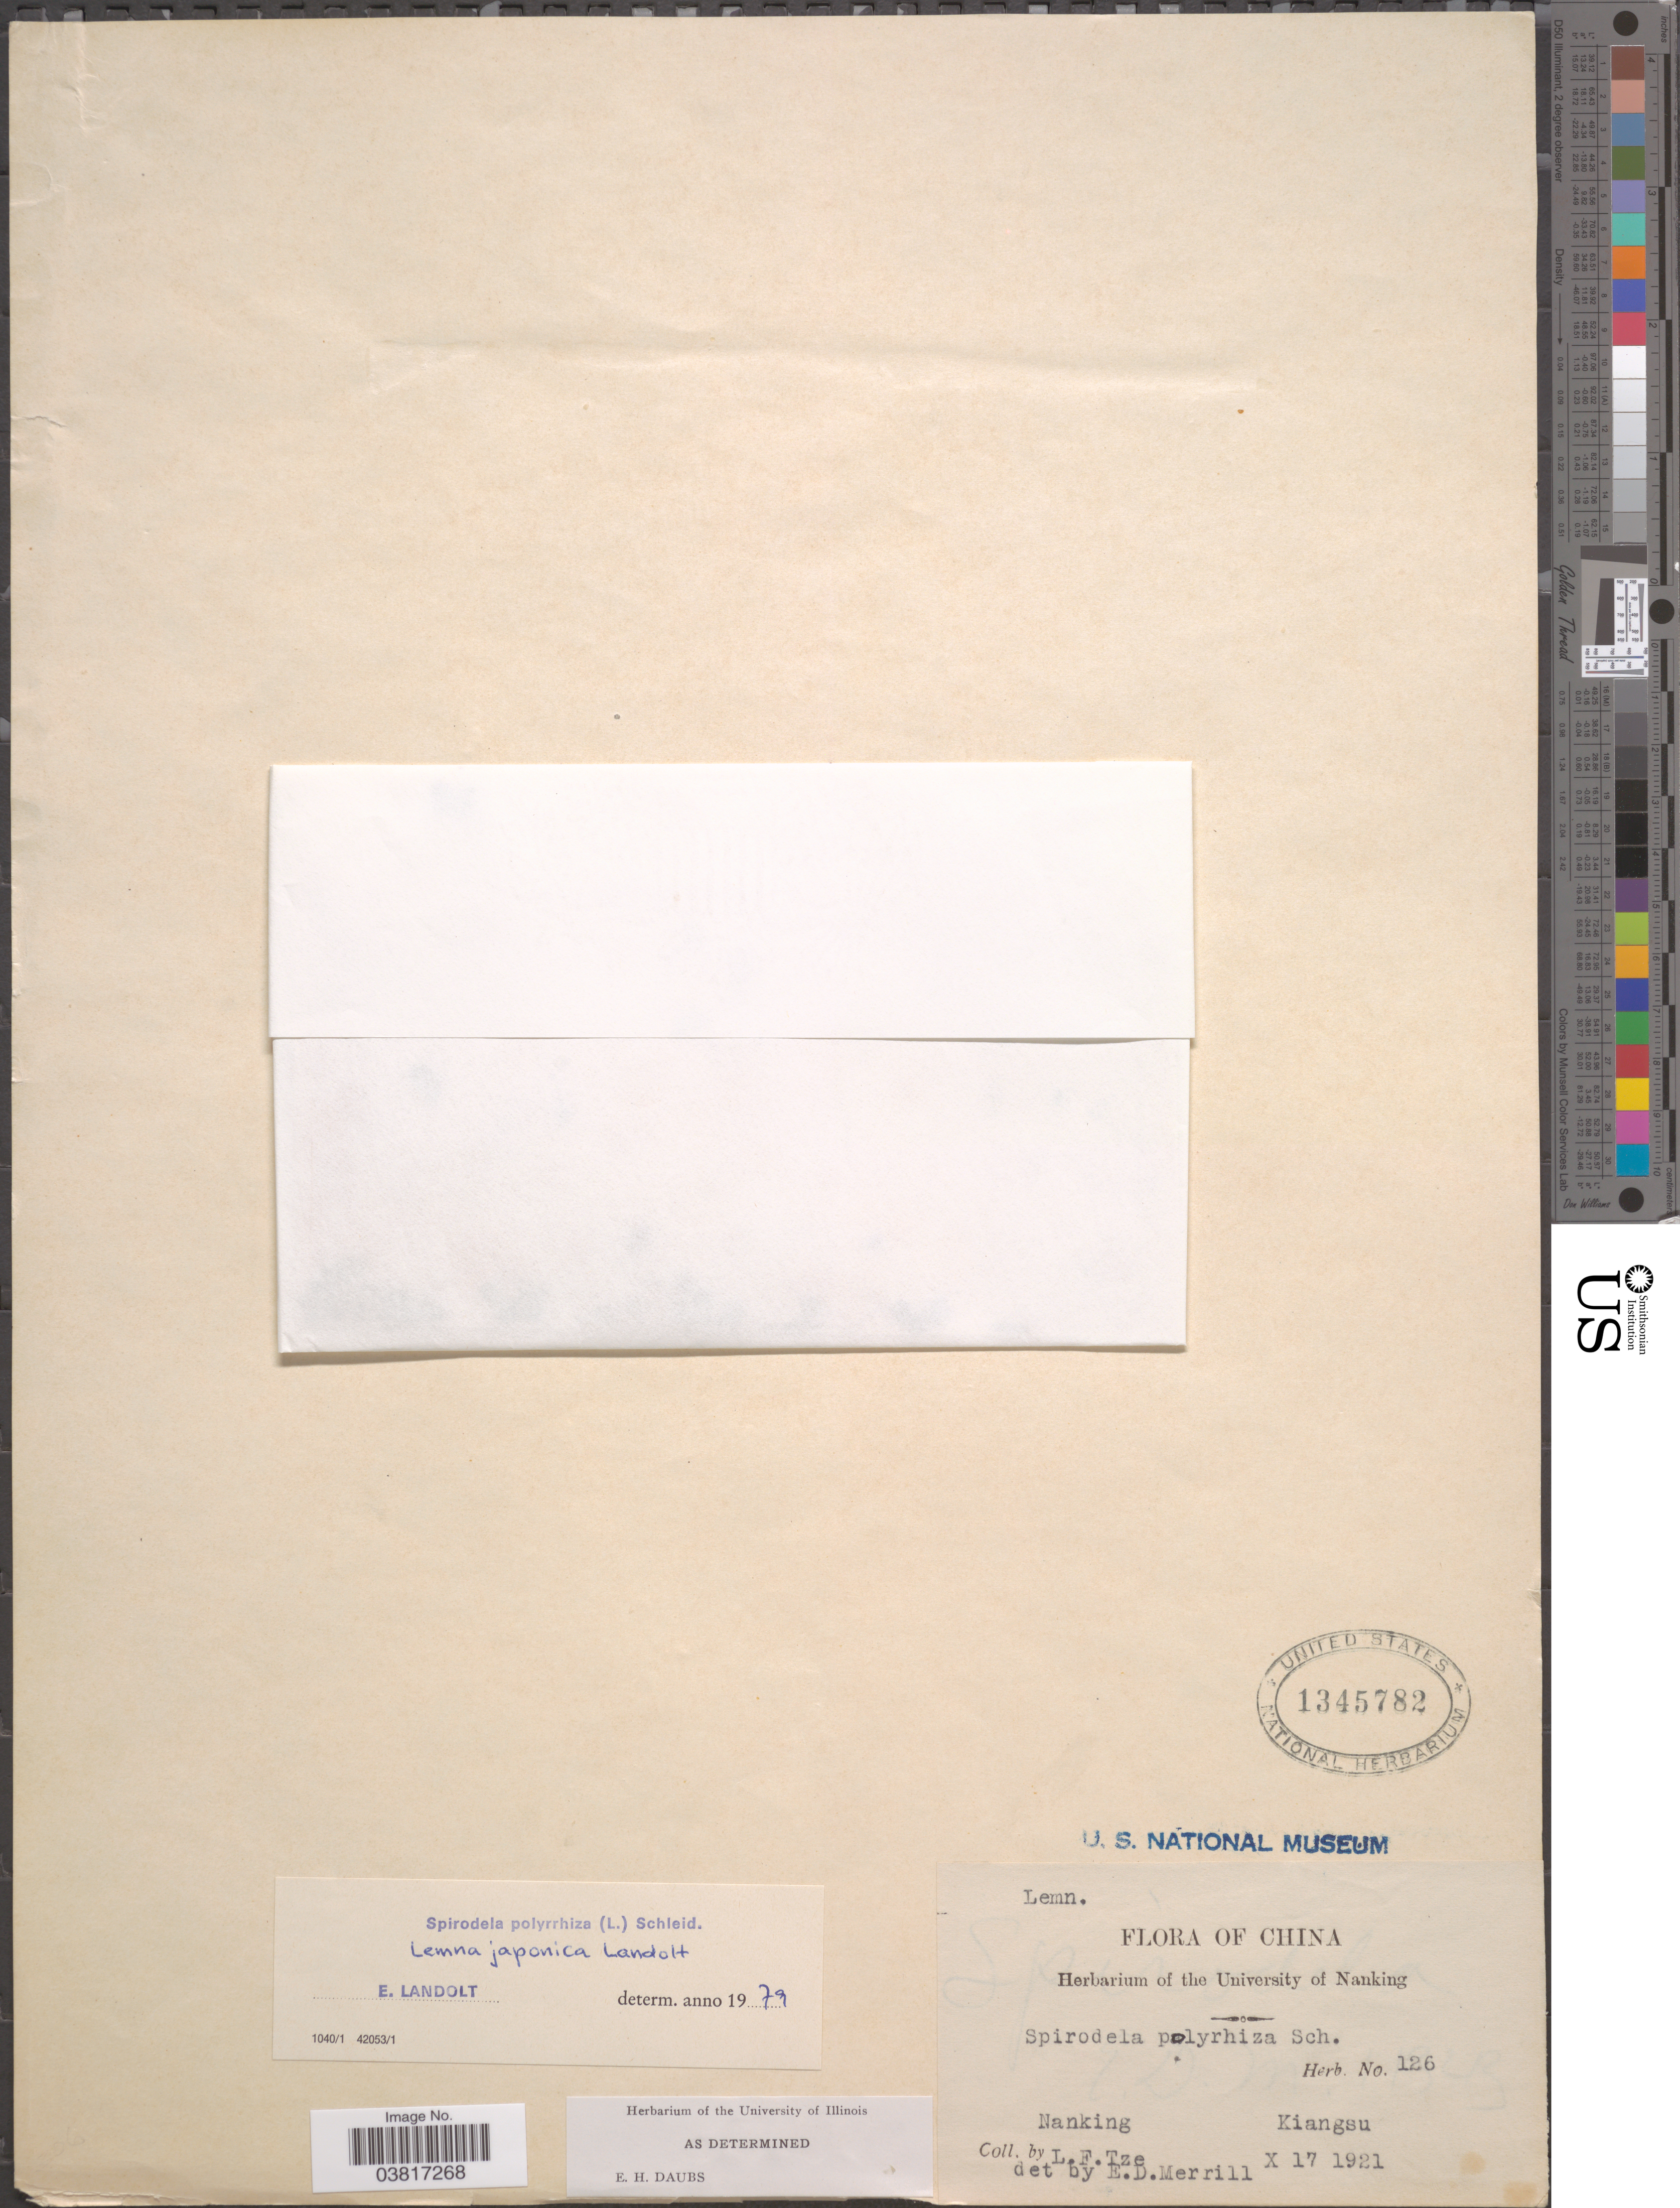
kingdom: Plantae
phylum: Tracheophyta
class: Liliopsida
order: Alismatales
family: Araceae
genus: Spirodela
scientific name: Spirodela polyrrhiza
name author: (L.) Schleid.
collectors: L. Tze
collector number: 126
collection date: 1921-10-17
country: China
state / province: Jiangsu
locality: Nanking. Kiangsu.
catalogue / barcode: US 1345782